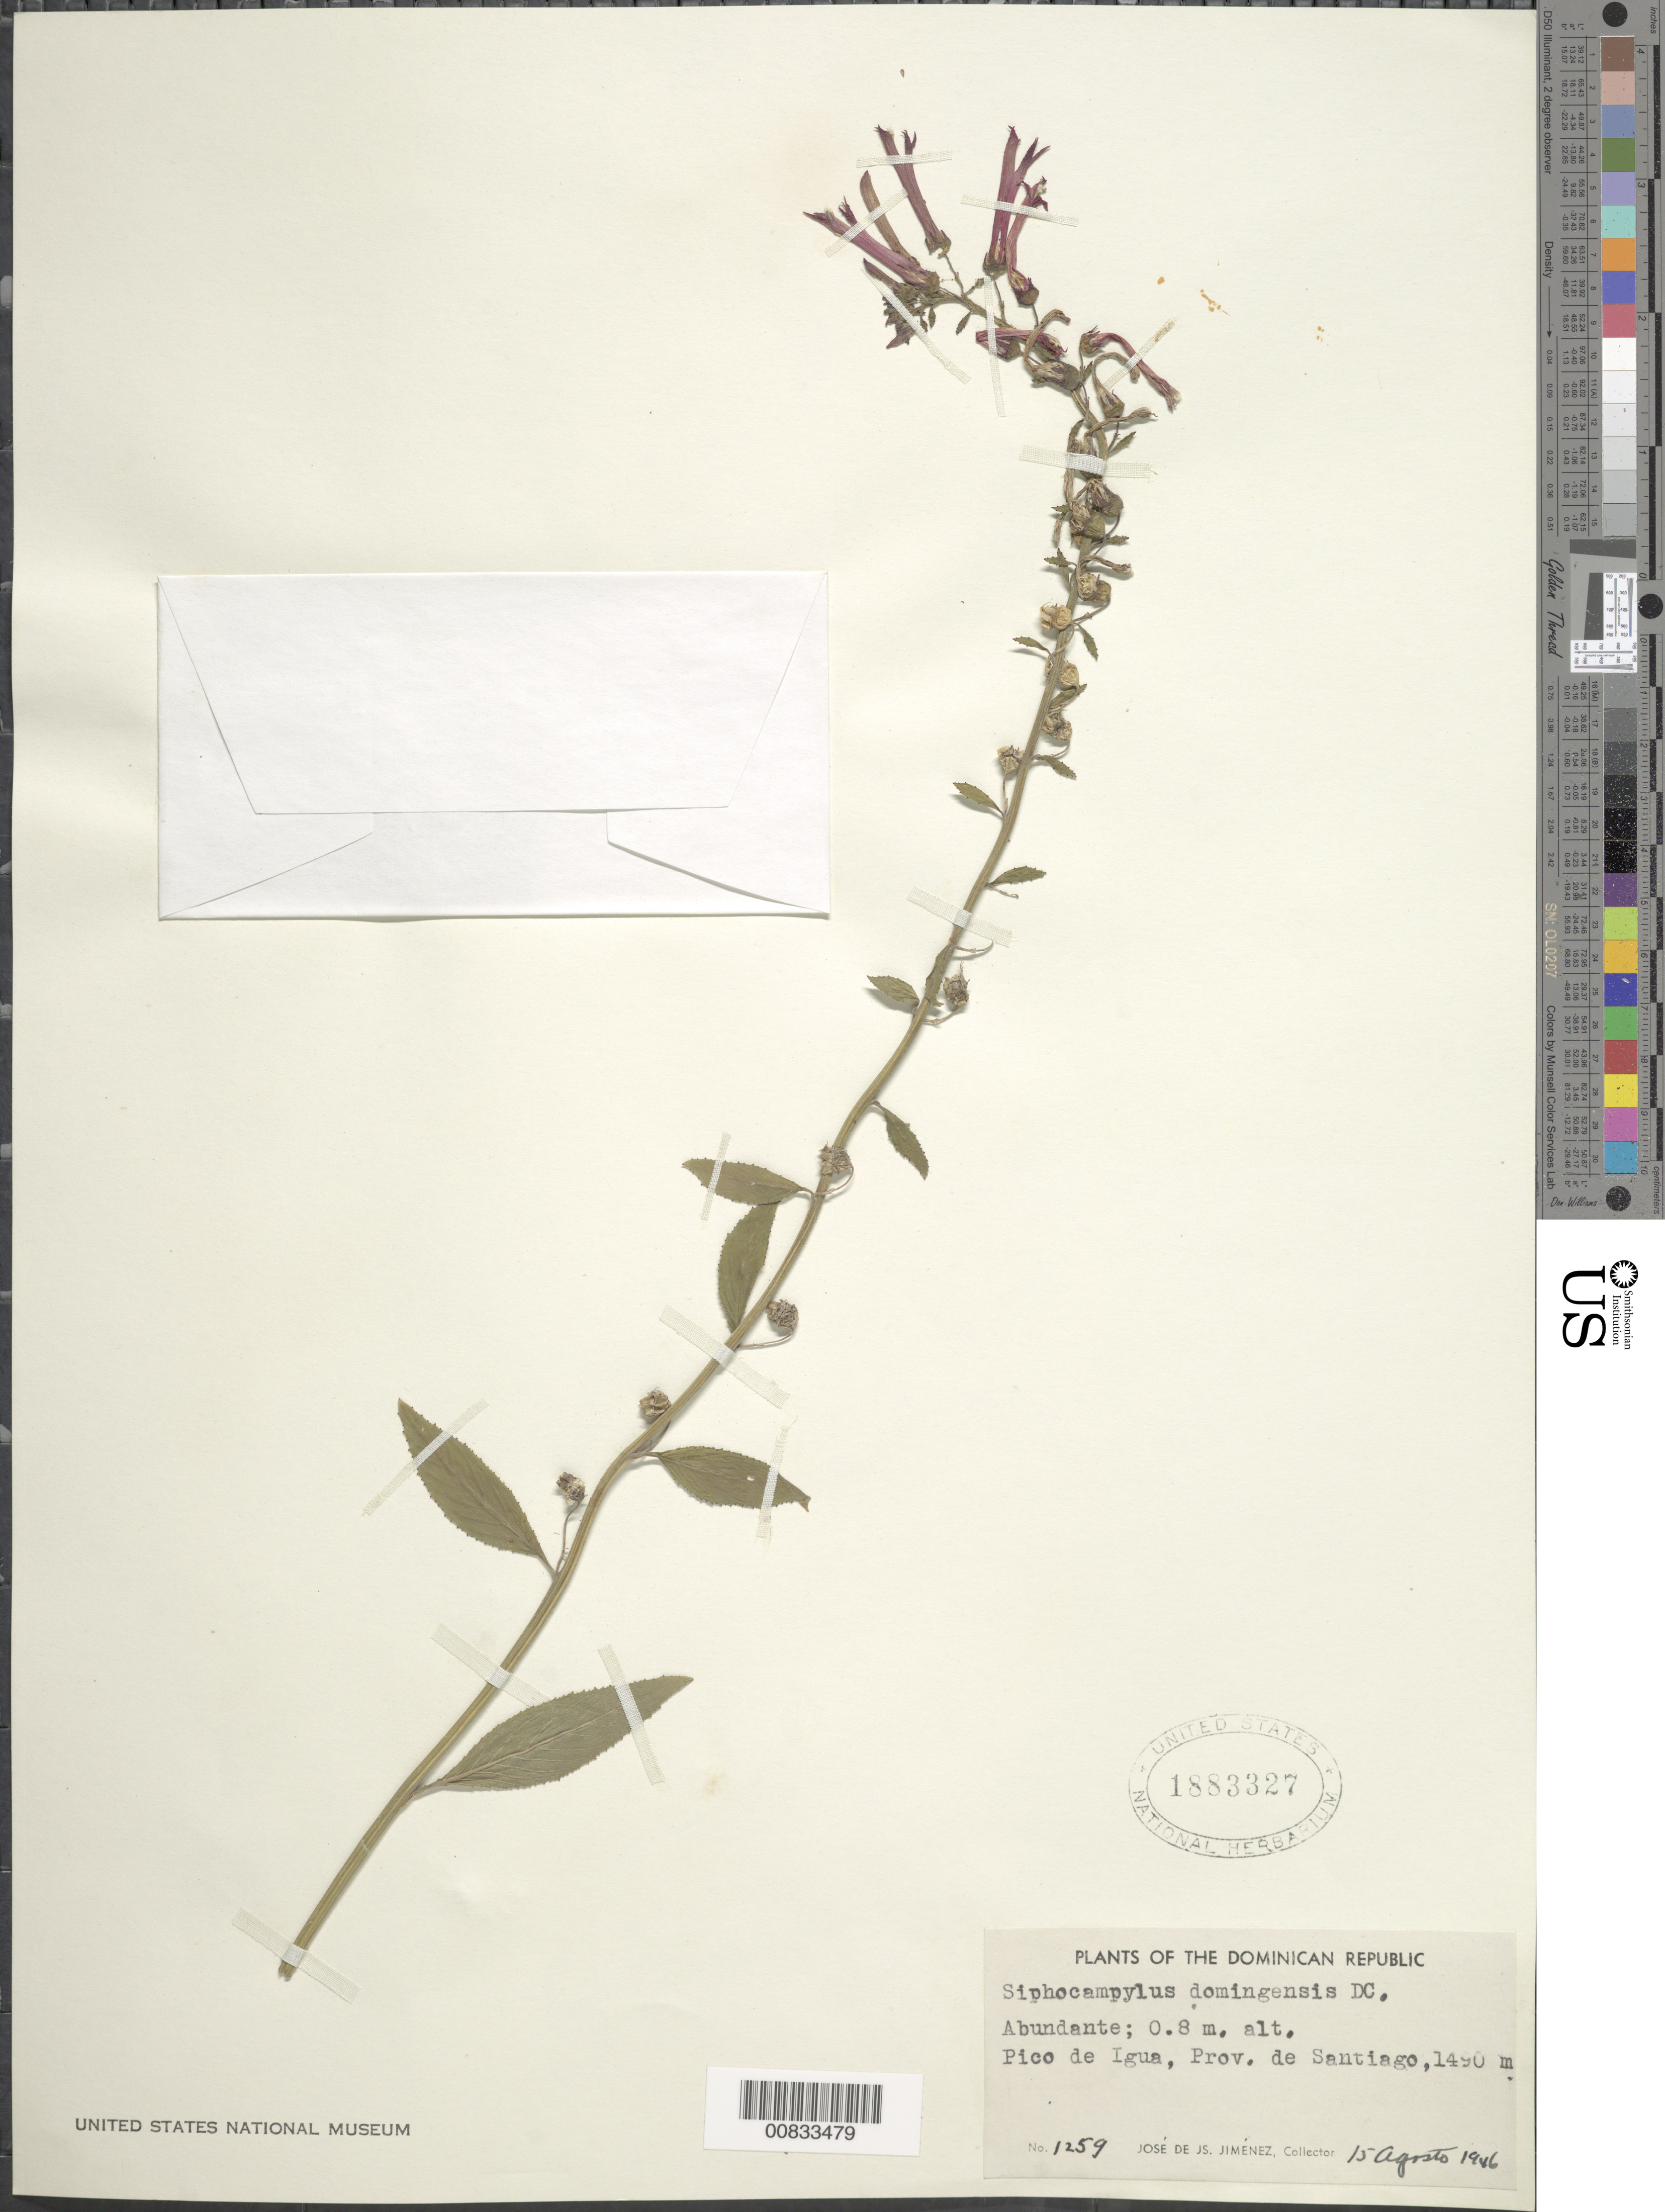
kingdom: Plantae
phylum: Tracheophyta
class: Magnoliopsida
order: Asterales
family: Campanulaceae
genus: Siphocampylus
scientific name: Siphocampylus domingensis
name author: A. DC.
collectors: J. J. Jiménez Almonte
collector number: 1259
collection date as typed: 15 Aug 1946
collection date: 1946-08-15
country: Dominican Republic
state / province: Santiago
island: Hispaniola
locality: Pico de Igua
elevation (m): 1490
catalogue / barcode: US 1883327